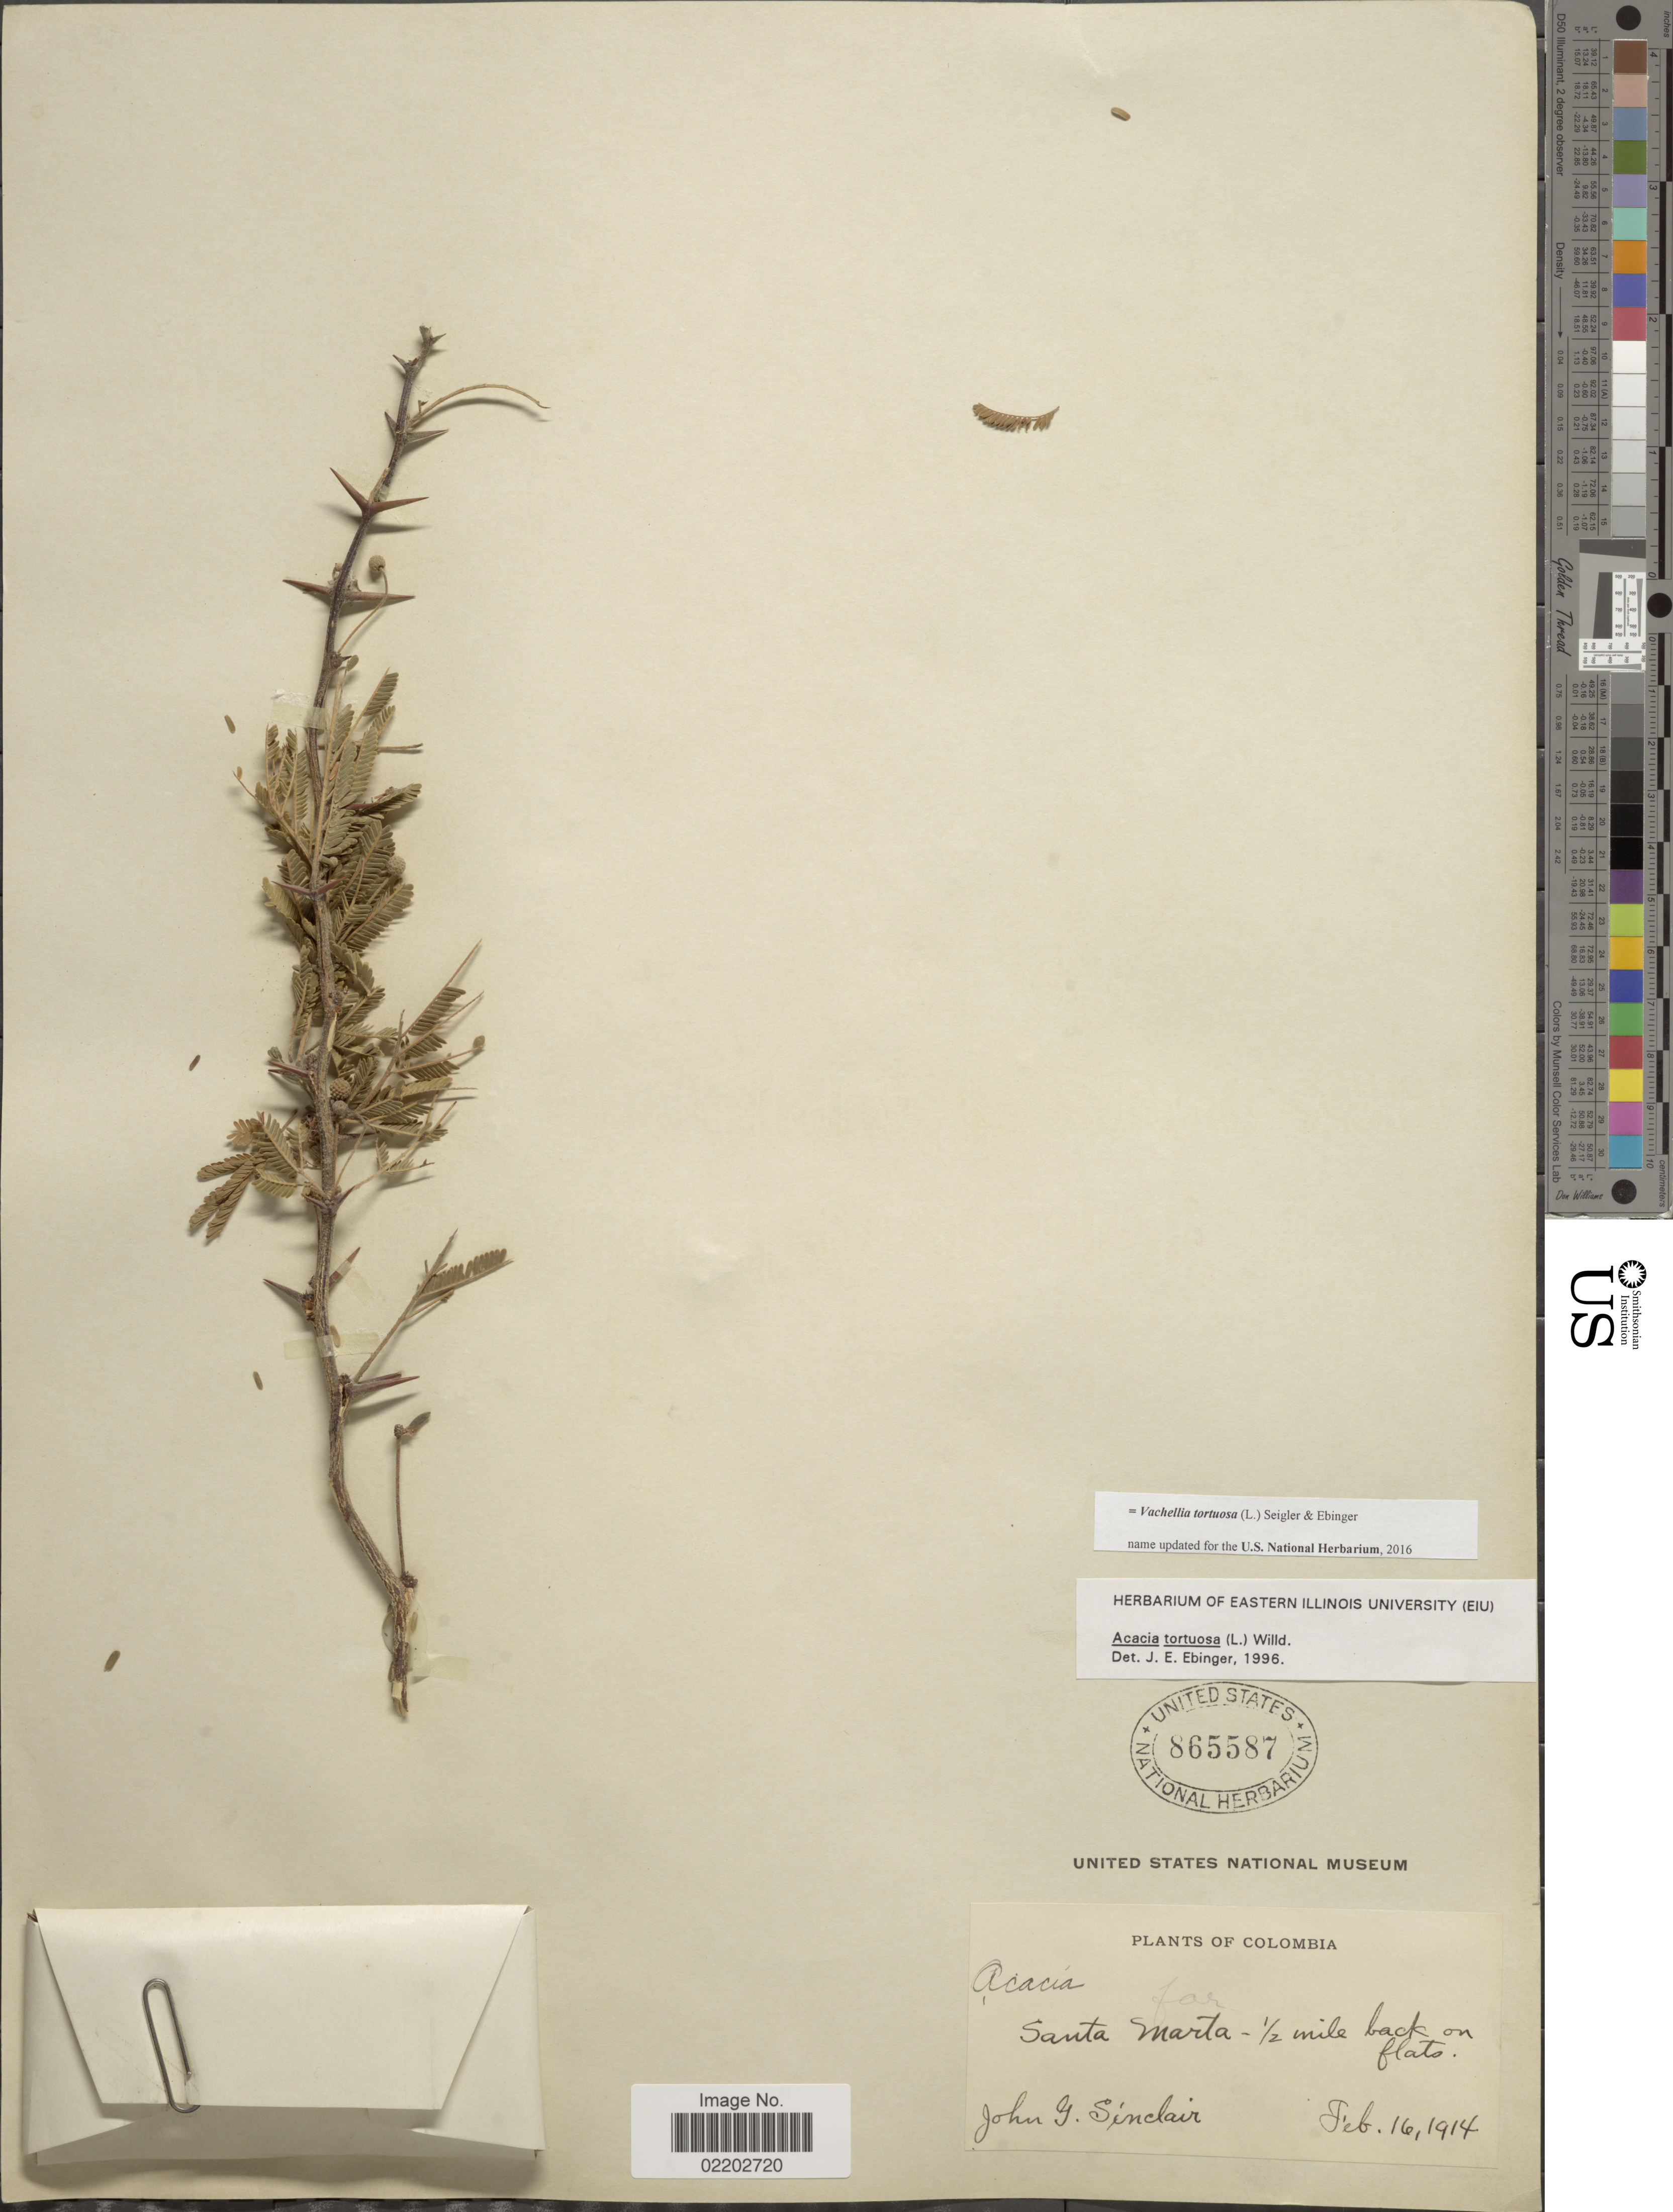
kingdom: Plantae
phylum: Tracheophyta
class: Magnoliopsida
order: Fabales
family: Fabaceae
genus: Vachellia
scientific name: Vachellia tortuosa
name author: (L.) Seigler & Ebinger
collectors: J. G. Sinclair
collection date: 1914-02-16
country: Colombia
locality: Santa Marta, ½ mile back on flats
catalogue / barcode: US 865587